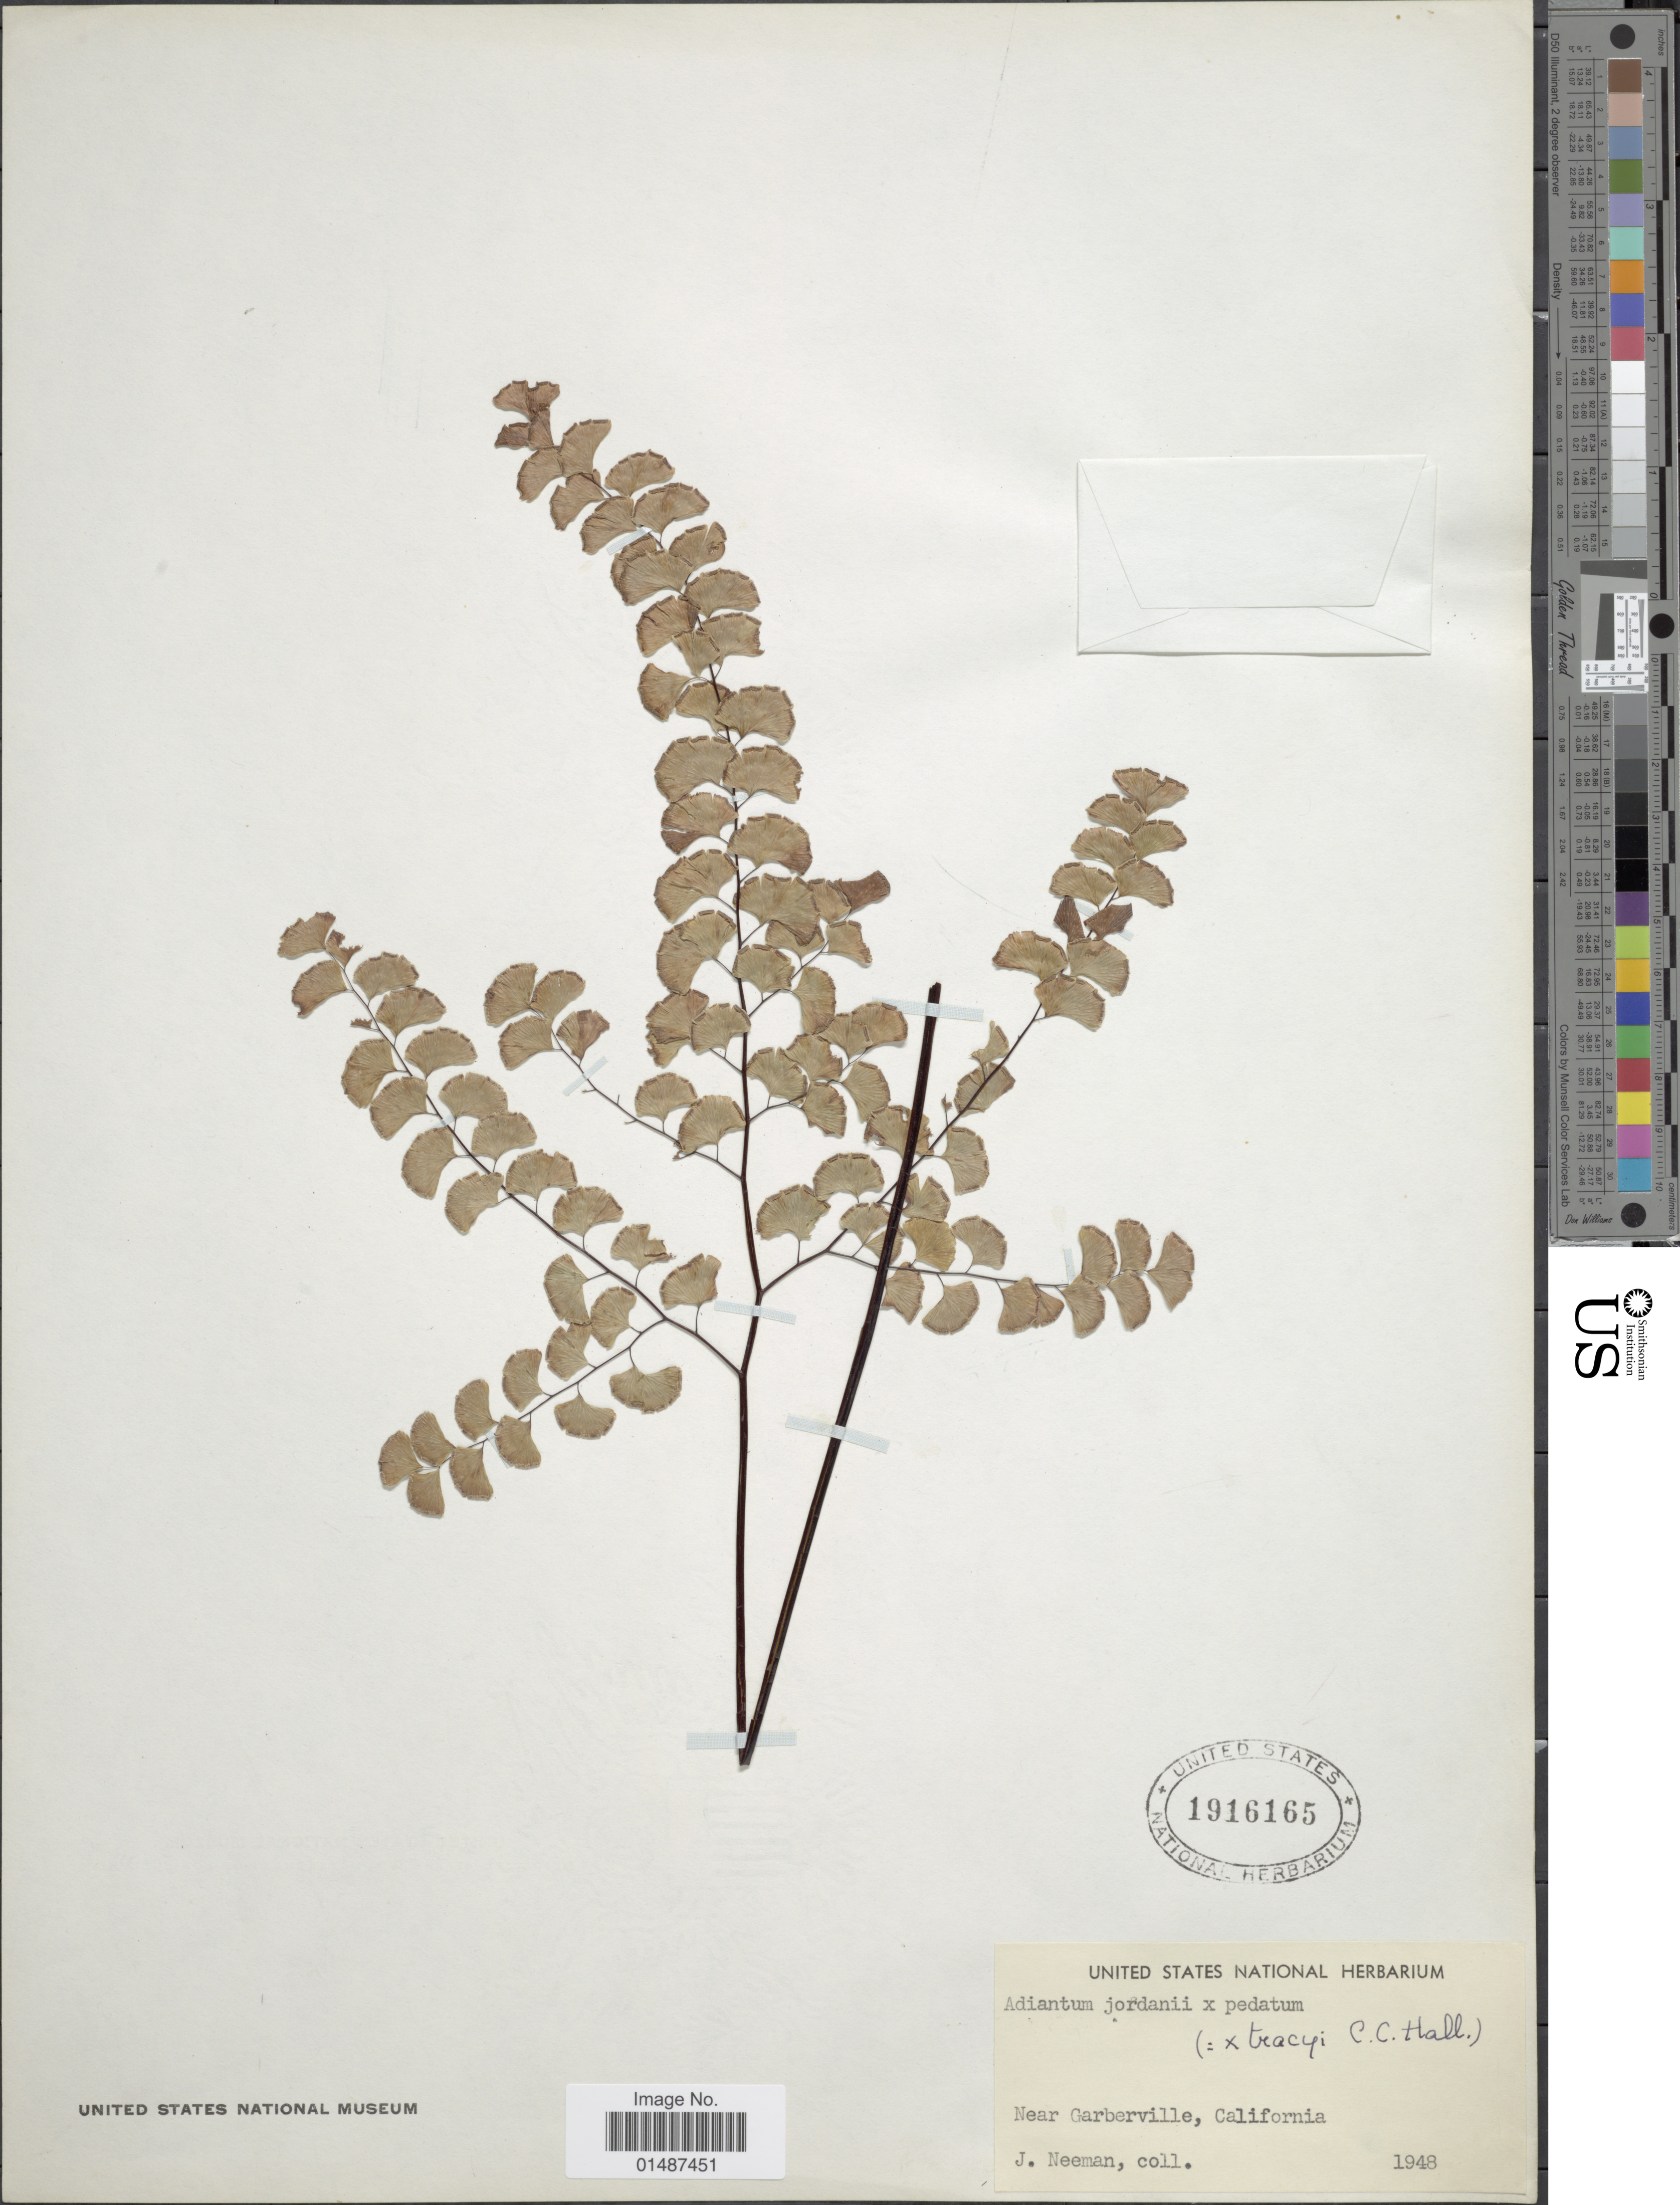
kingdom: Plantae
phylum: Tracheophyta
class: Polypodiopsida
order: Polypodiales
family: Pteridaceae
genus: Adiantum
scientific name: Adiantum x tracyi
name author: C.C. Hall ex W.H. Wagner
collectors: J. Neeman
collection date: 1948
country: United States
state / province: California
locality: Near Garberville.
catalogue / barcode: US 1916165